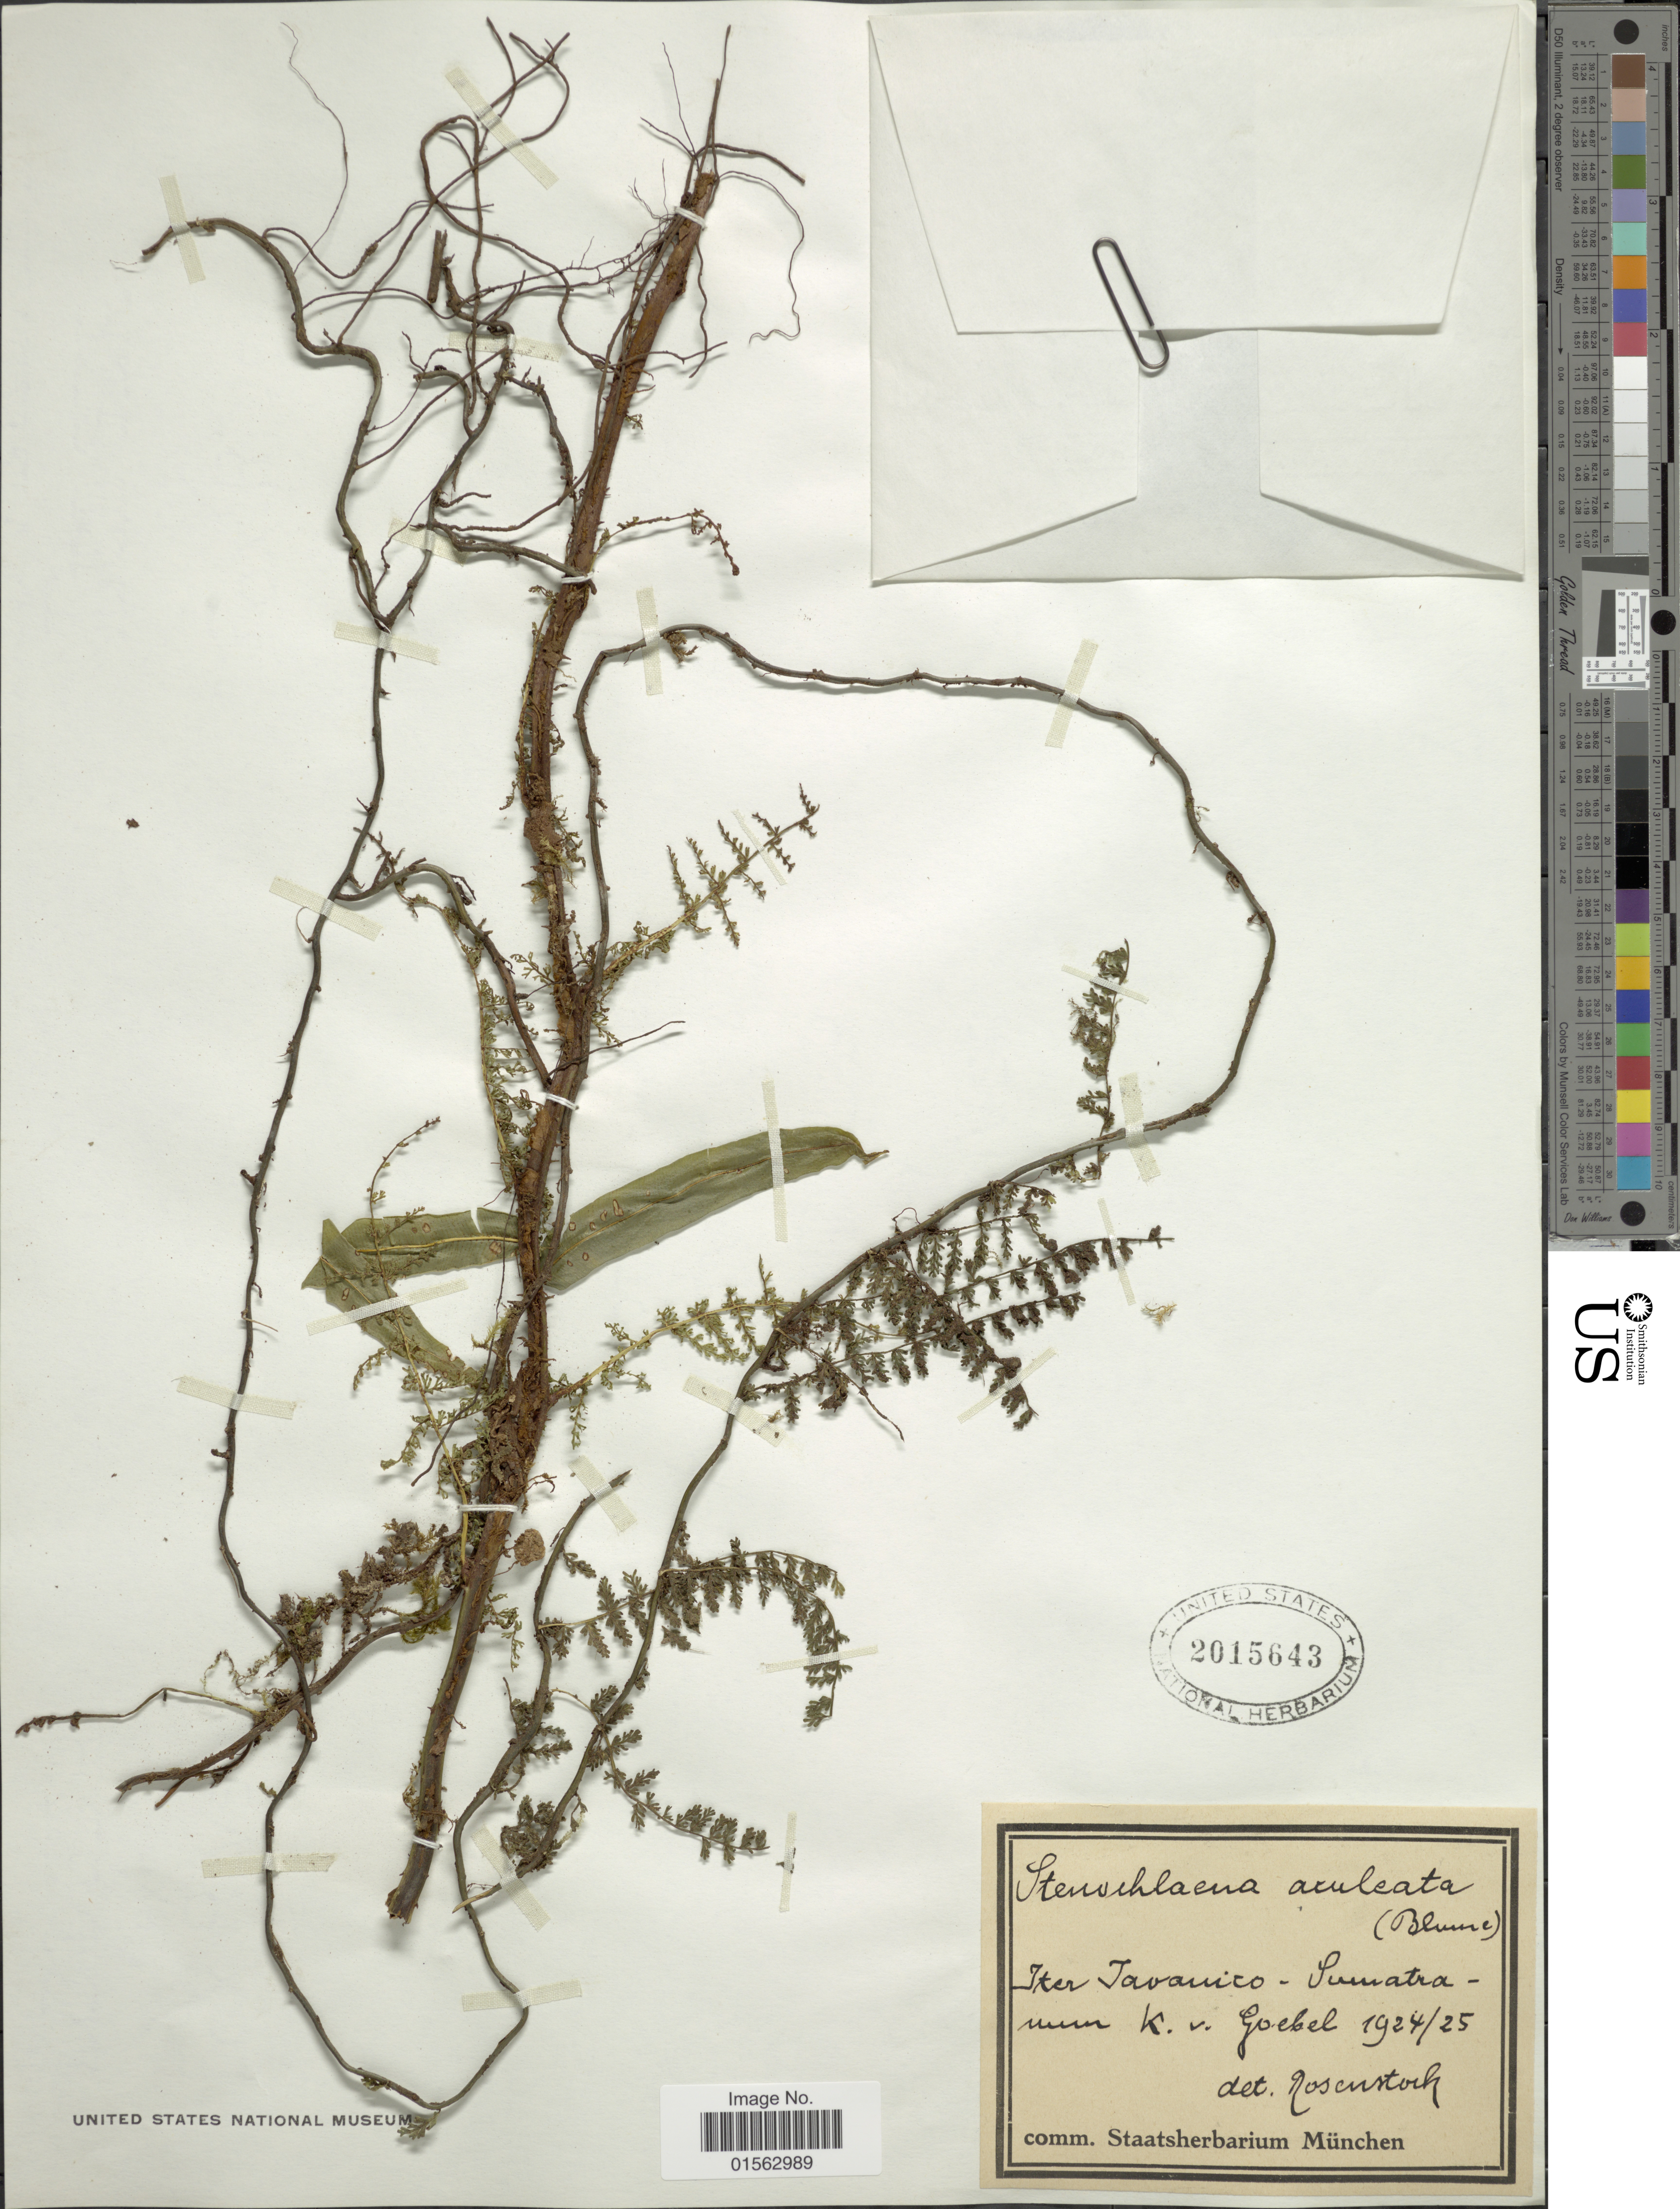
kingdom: Plantae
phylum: Tracheophyta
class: Polypodiopsida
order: Polypodiales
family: Dryopteridaceae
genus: Teratophyllum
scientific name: Teratophyllum aculeatum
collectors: K. C. Goebel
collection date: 1924/1925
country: Indonesia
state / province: Sumatra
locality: Iter Javanito [interpreted]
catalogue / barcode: US 2015643